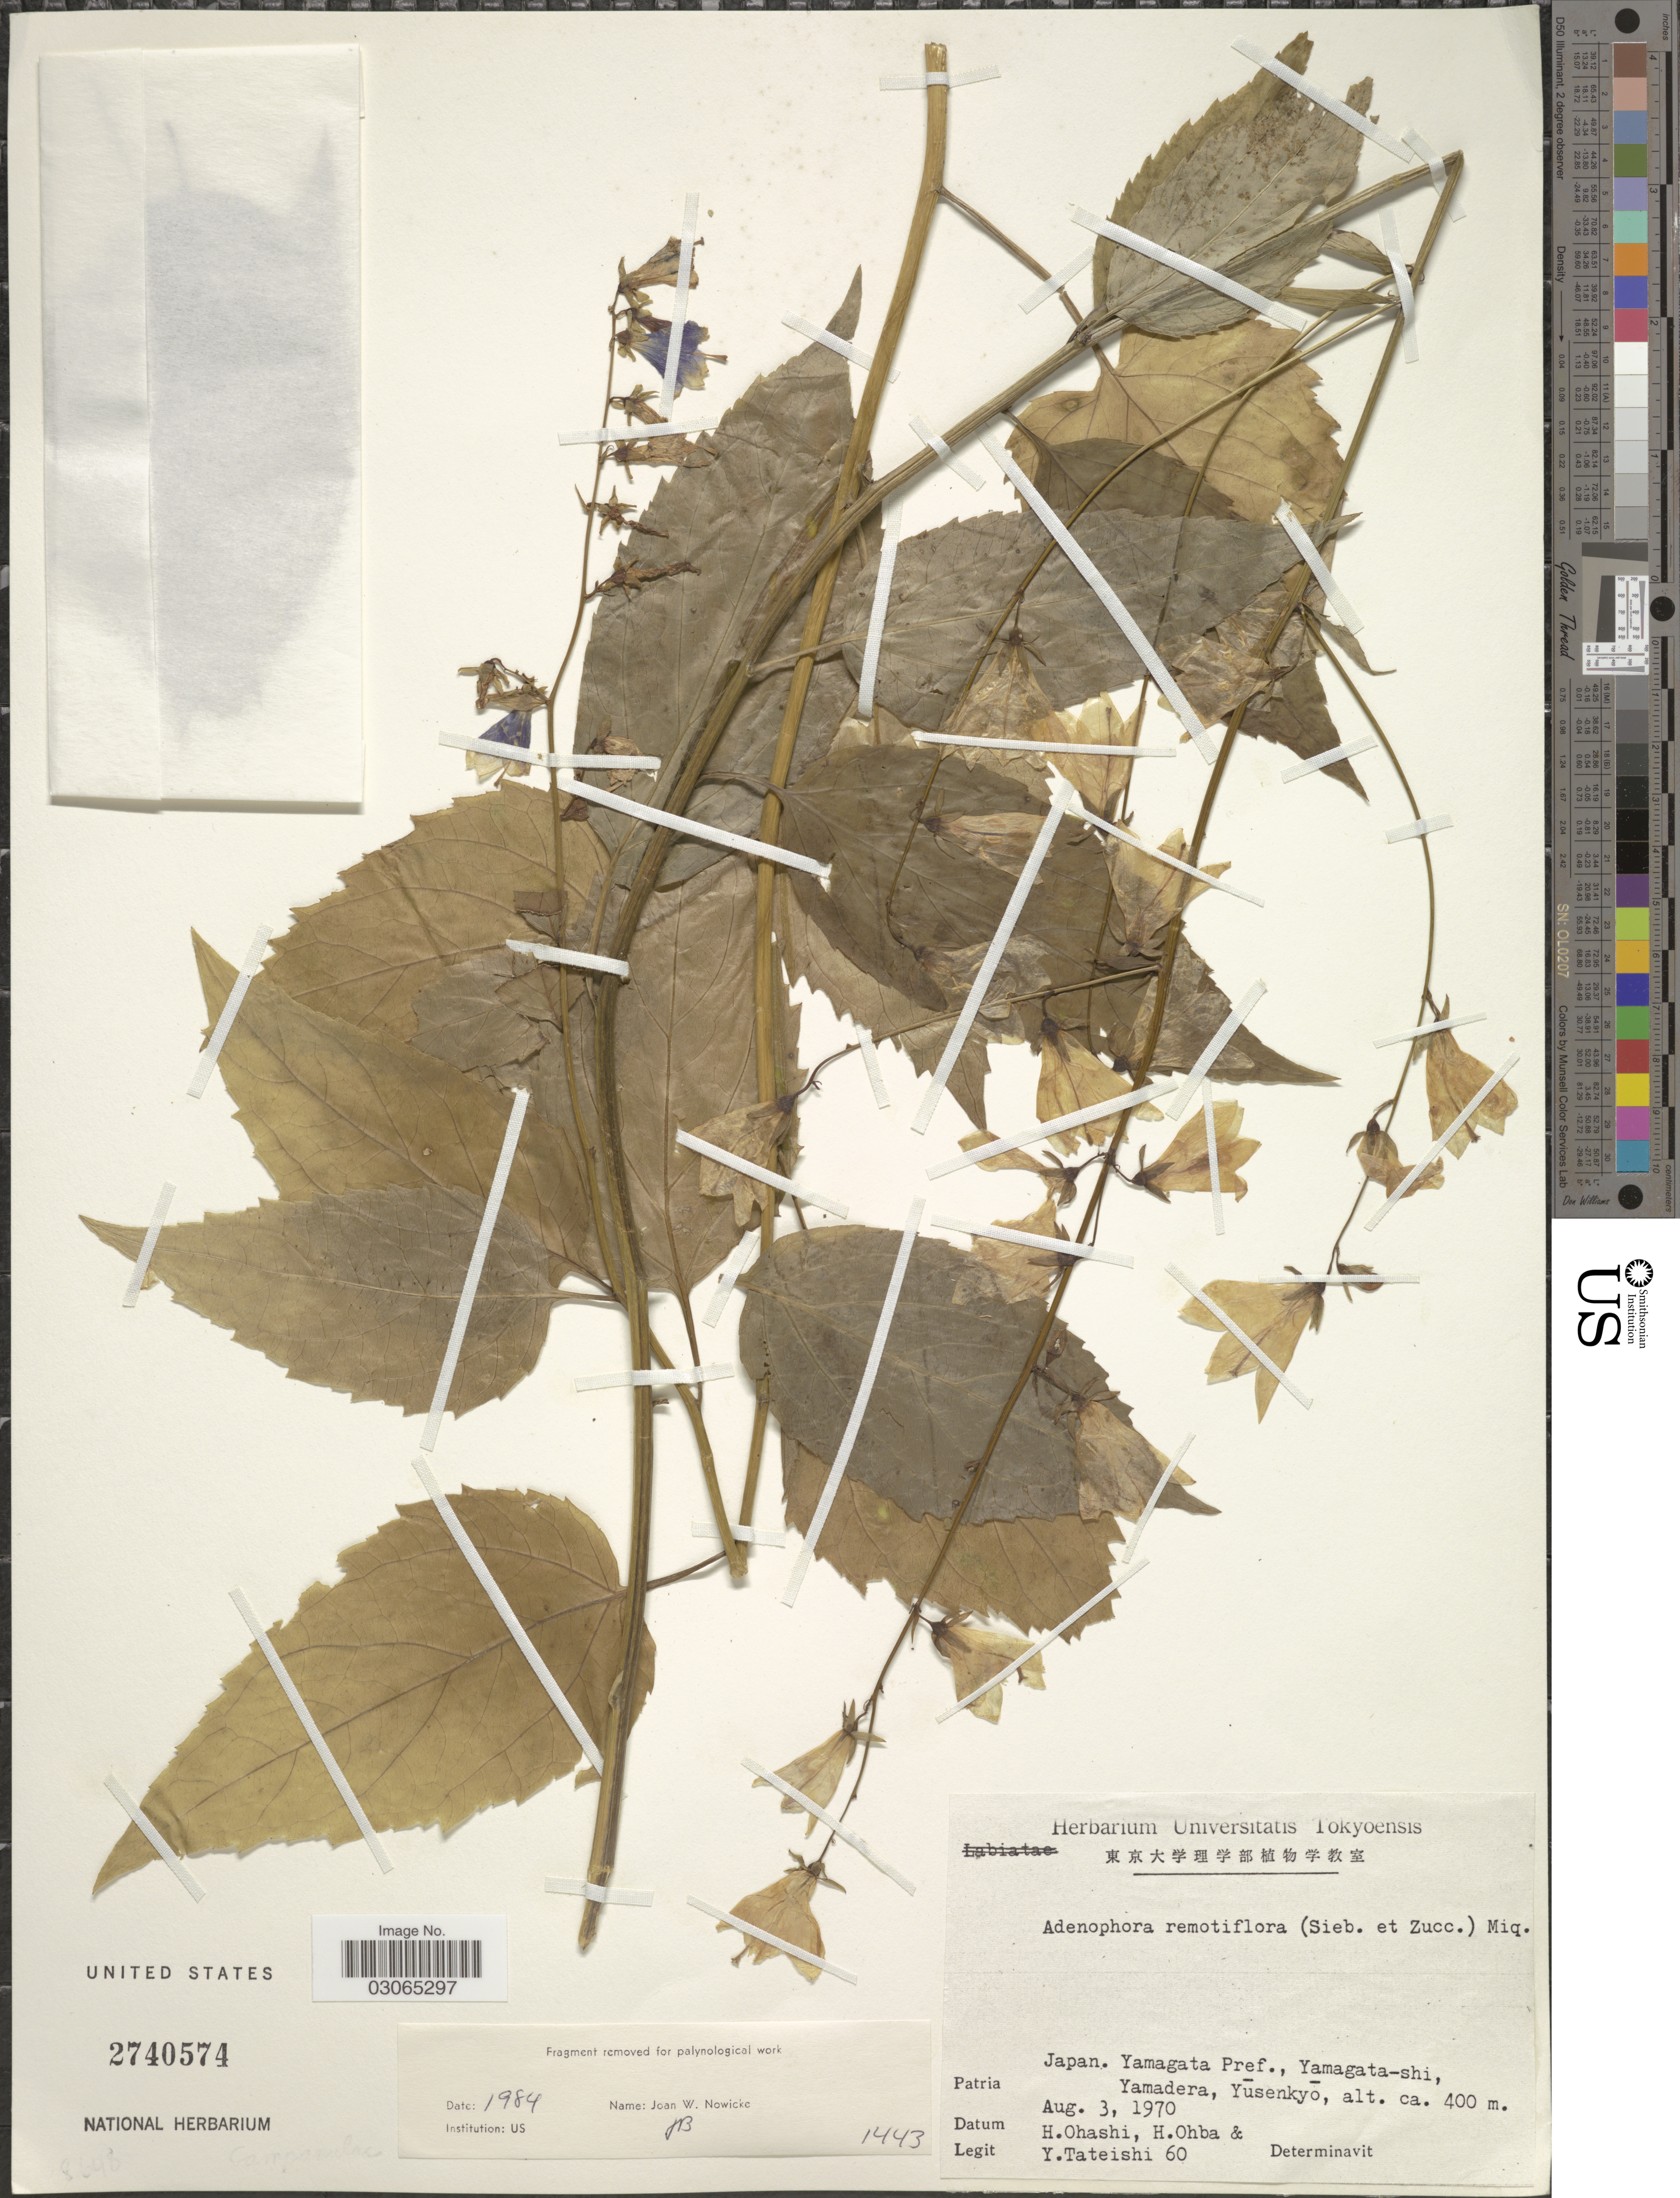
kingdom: Plantae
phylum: Tracheophyta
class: Magnoliopsida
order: Asterales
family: Campanulaceae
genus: Adenophora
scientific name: Adenophora remotiflora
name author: (Siebold & Zucc.) Miq.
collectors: H. Ohashi, H. Ohba & Y. Tateishi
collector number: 60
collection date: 1970-08-03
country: Japan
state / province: Yamagata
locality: Yamagata Pref. Yamagata-shi, Yamadera, Yusenkyo.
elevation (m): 400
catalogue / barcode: US 2740574